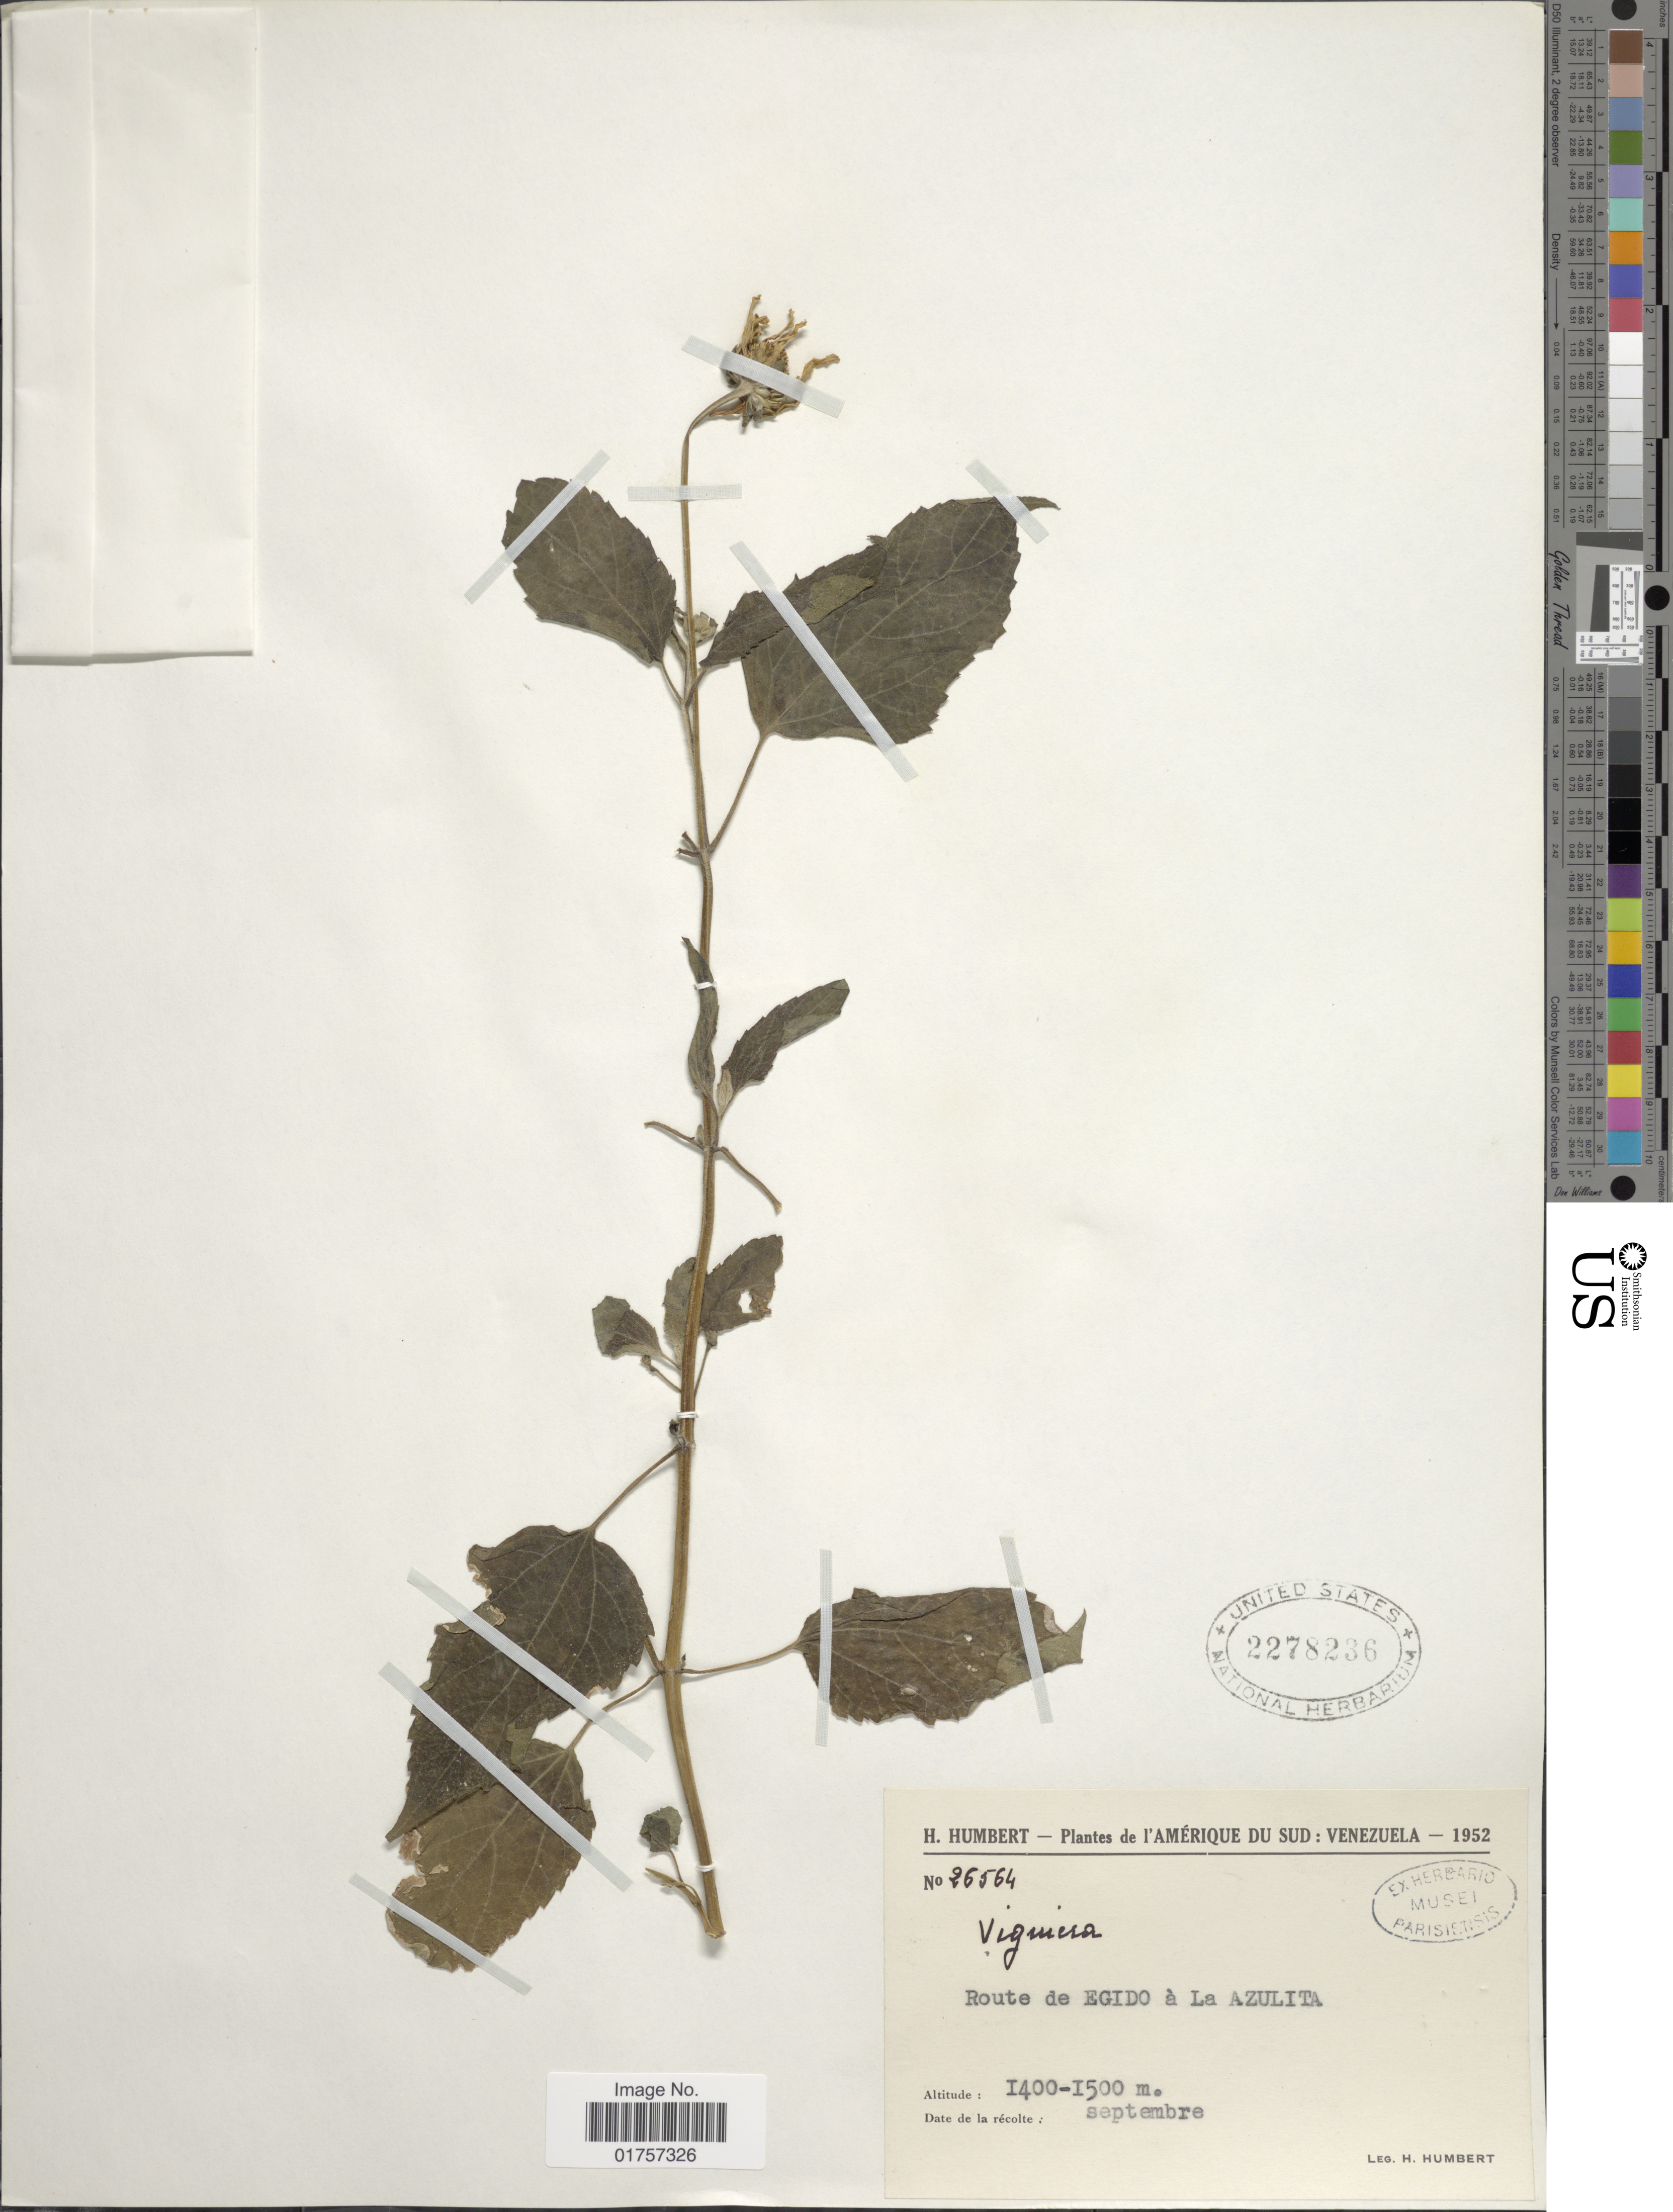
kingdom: Plantae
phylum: Tracheophyta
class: Magnoliopsida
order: Asterales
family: Asteraceae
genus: Heliopsis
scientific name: Heliopsis buphthalmoides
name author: (Jacq.) Dunal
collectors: H. Humbert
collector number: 26564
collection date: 1952-09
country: Venezuela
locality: Route de Egido à La Azulita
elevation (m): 1400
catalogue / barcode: US 2278236